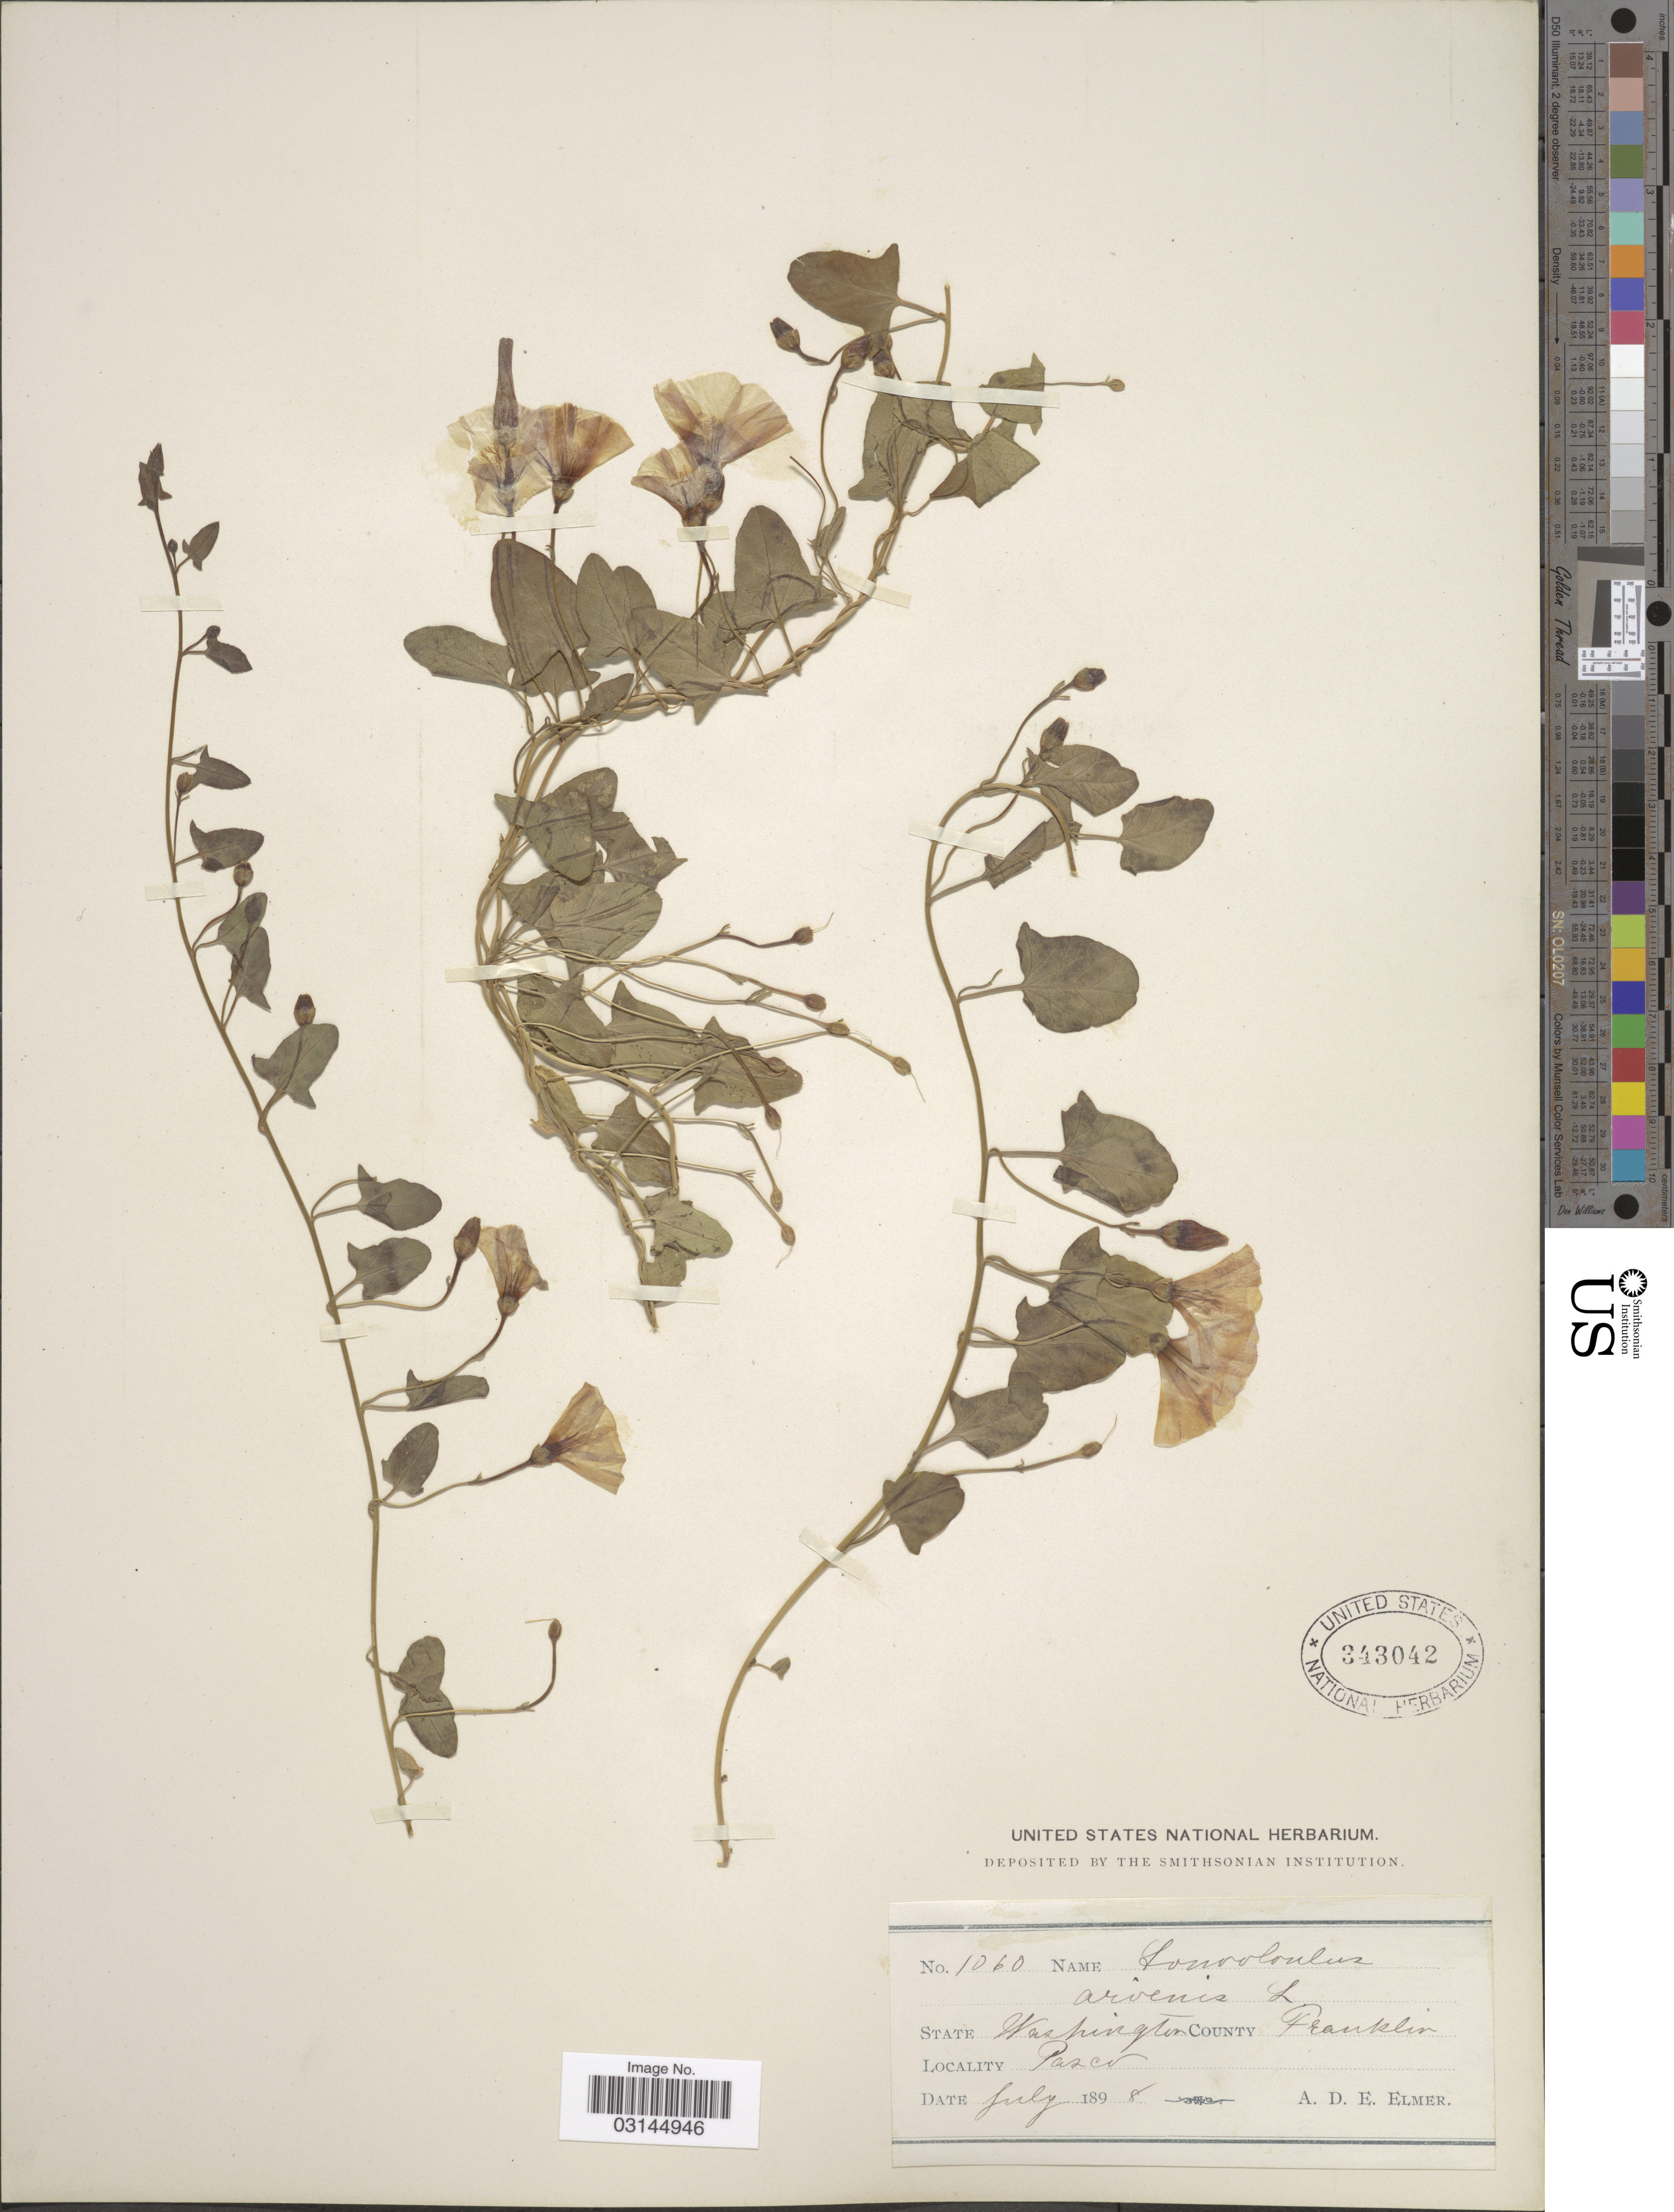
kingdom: Plantae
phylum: Tracheophyta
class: Magnoliopsida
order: Solanales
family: Convolvulaceae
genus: Convolvulus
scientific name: Convolvulus arvensis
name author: L.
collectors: A. D. E. Elmer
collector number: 1060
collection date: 1898-07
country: United States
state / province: Washington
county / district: Franklin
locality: County Franklin, Pasco.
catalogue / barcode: US 343042